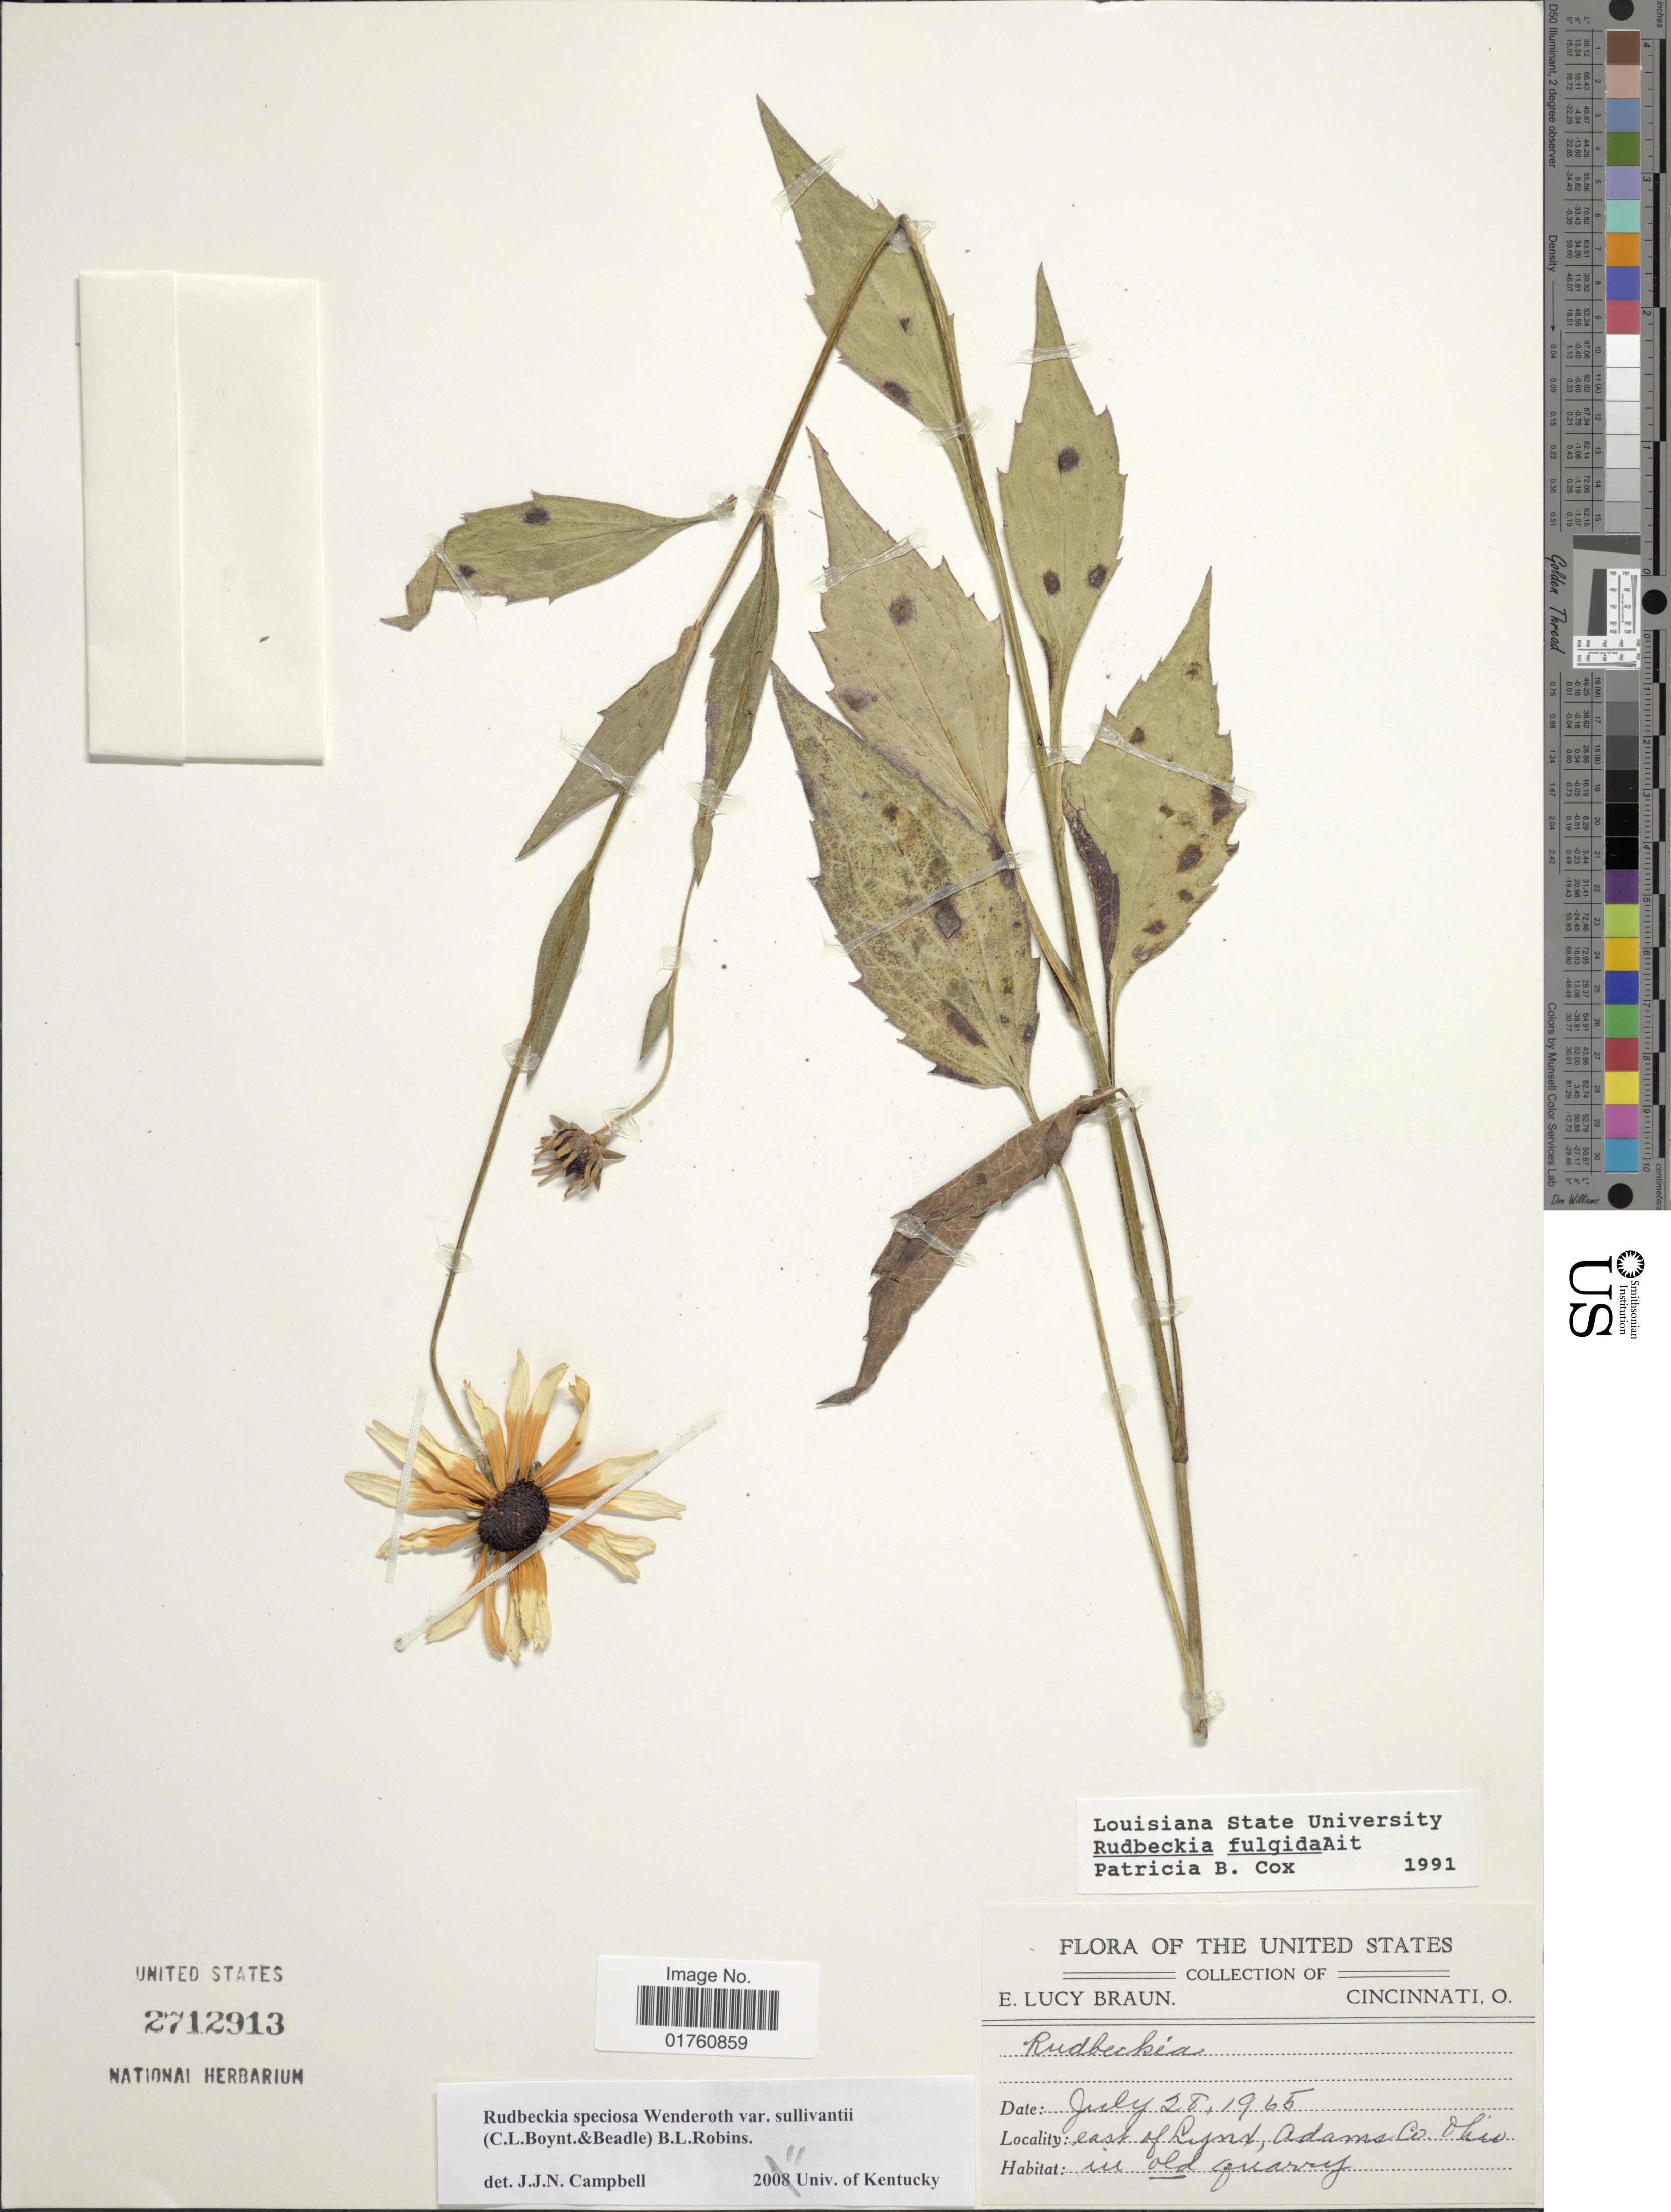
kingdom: Plantae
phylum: Tracheophyta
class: Magnoliopsida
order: Asterales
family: Asteraceae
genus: Rudbeckia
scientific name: Rudbeckia fulgida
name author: Aiton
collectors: E. L. Braun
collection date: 1965-07-28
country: United States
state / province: Ohio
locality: East of Lynx, Adams Co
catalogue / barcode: US 2712913